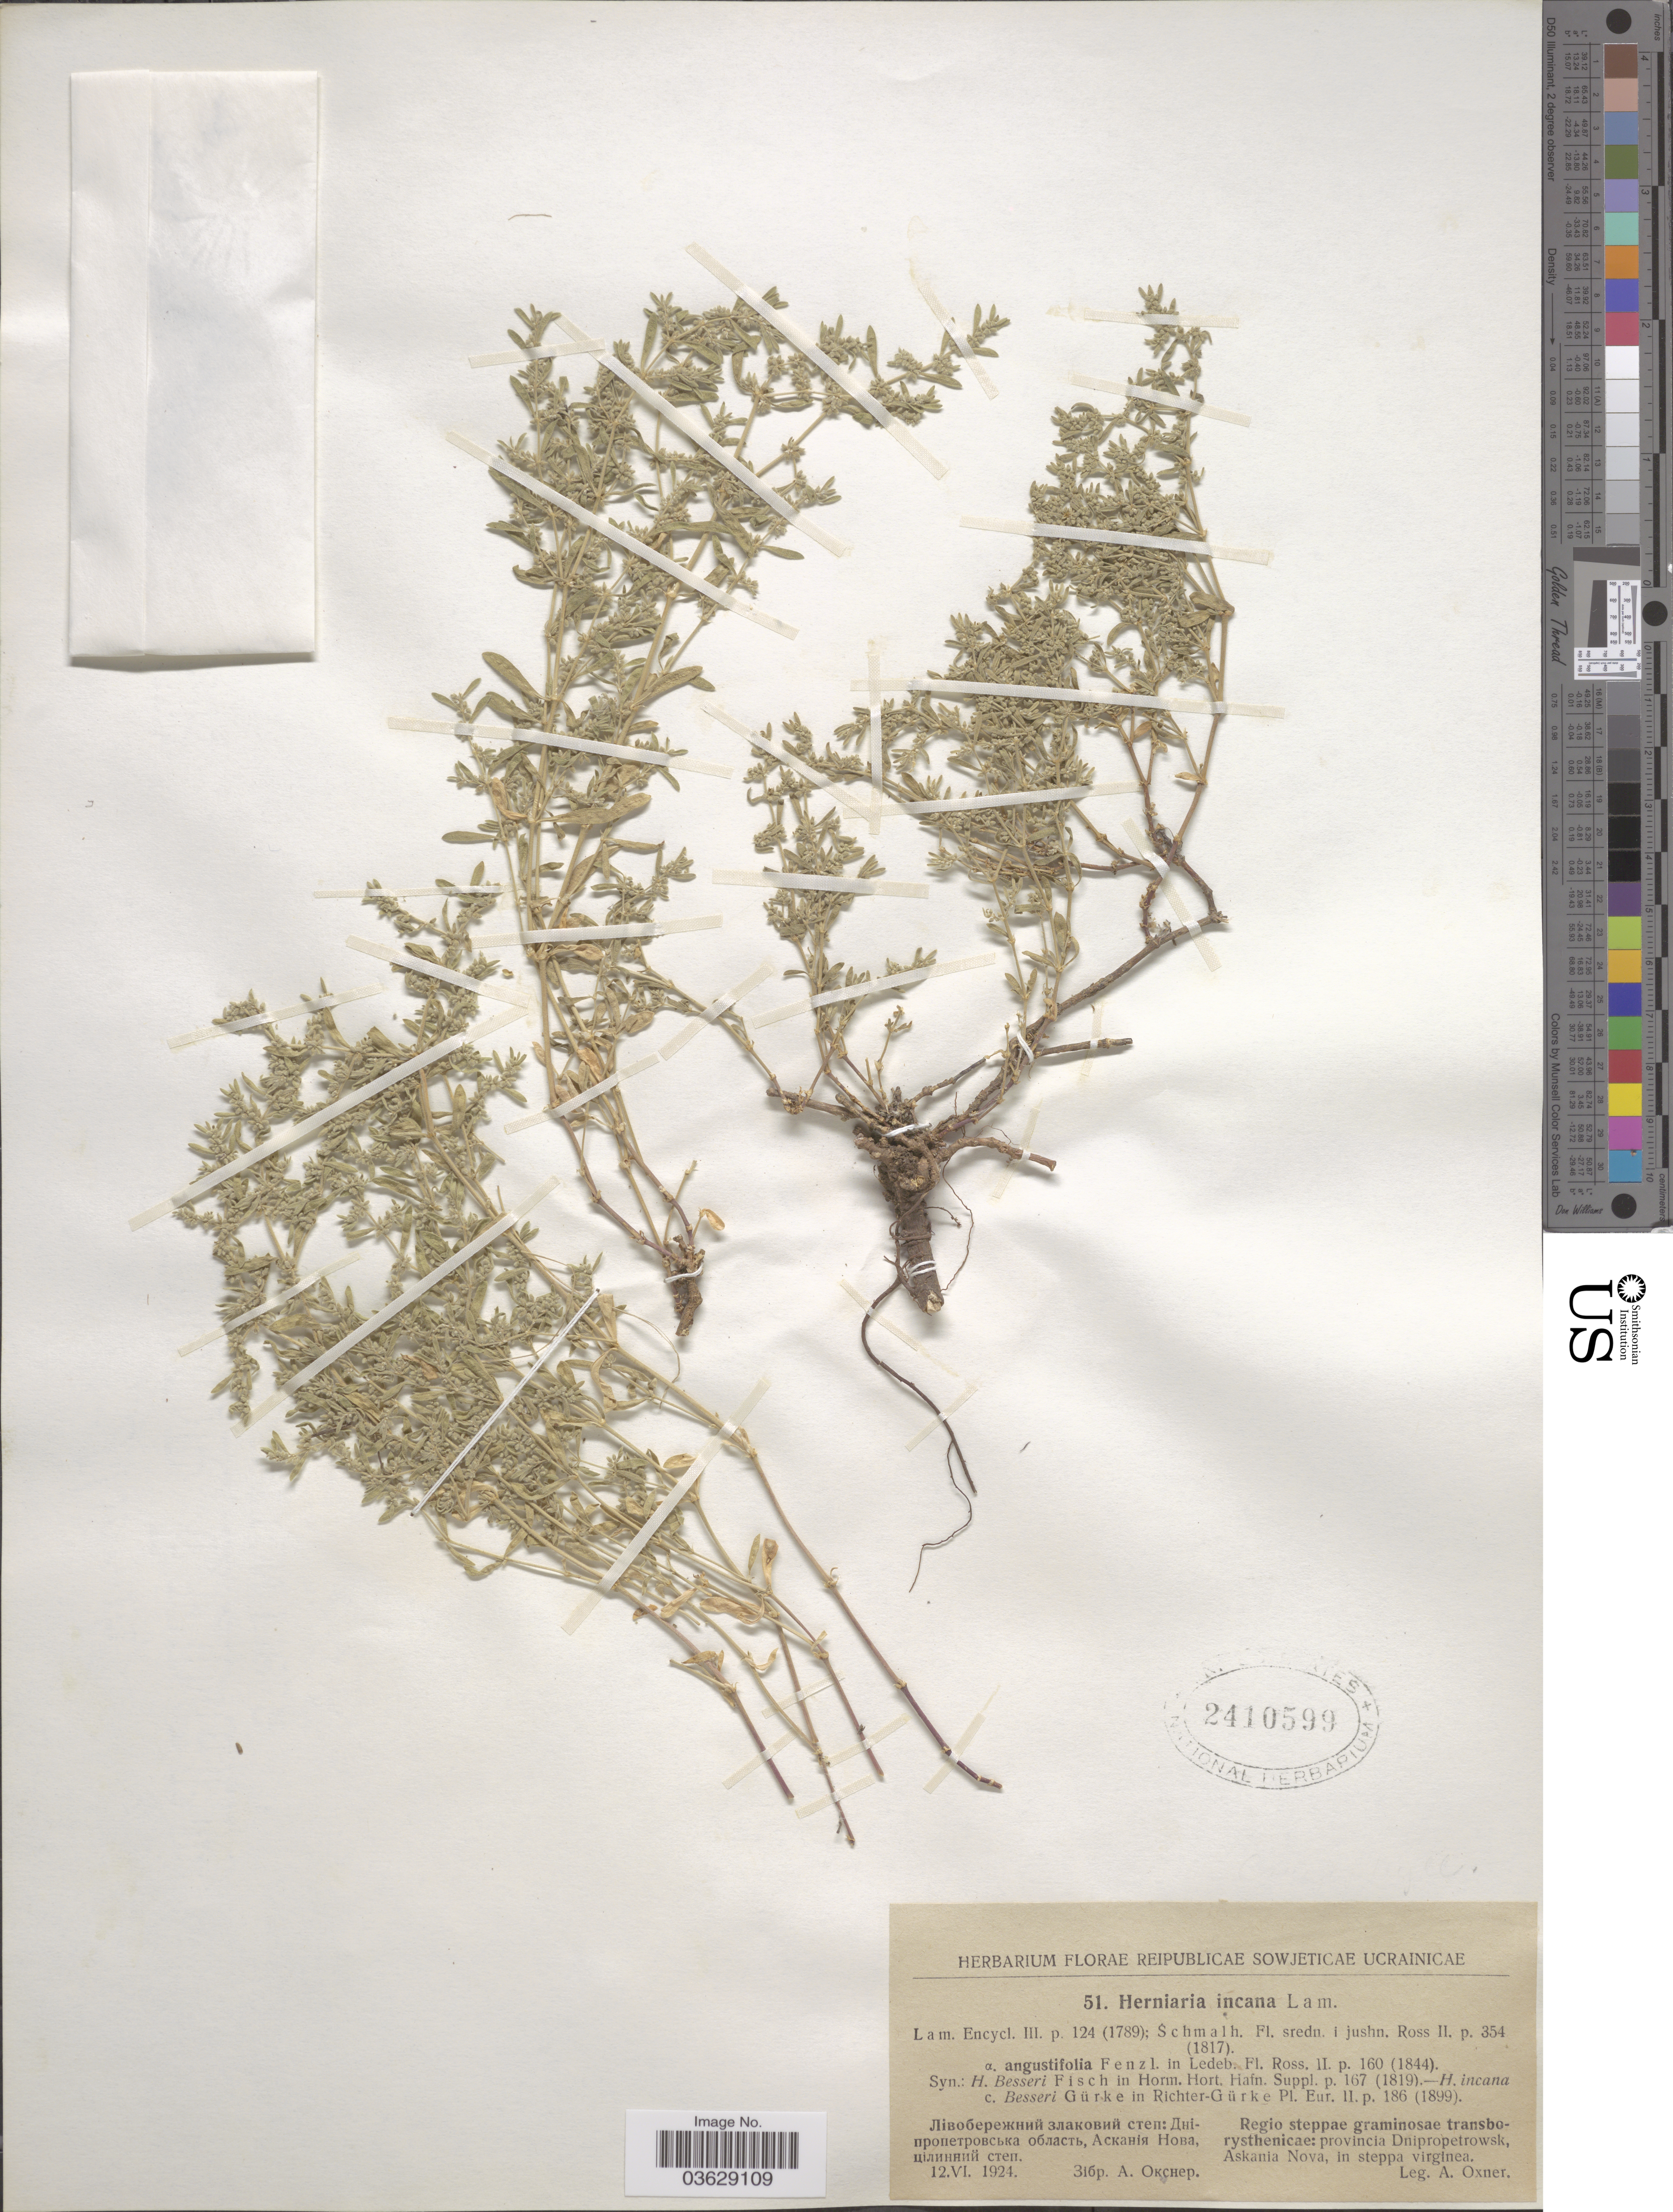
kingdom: Plantae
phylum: Tracheophyta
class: Magnoliopsida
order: Caryophyllales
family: Caryophyllaceae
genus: Herniaria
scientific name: Herniaria incana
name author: Lam.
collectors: A. M. Oxner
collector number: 51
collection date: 1924-06-12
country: Ukraine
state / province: Dnipropetrovs'k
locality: Reipublicae Sowjeticae Ucrainicae. Regio steppae graminosae transborysthenicae: provincia Dnipropetrowsk, Askania Nova, in steppa virginea.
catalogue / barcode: US 2410599